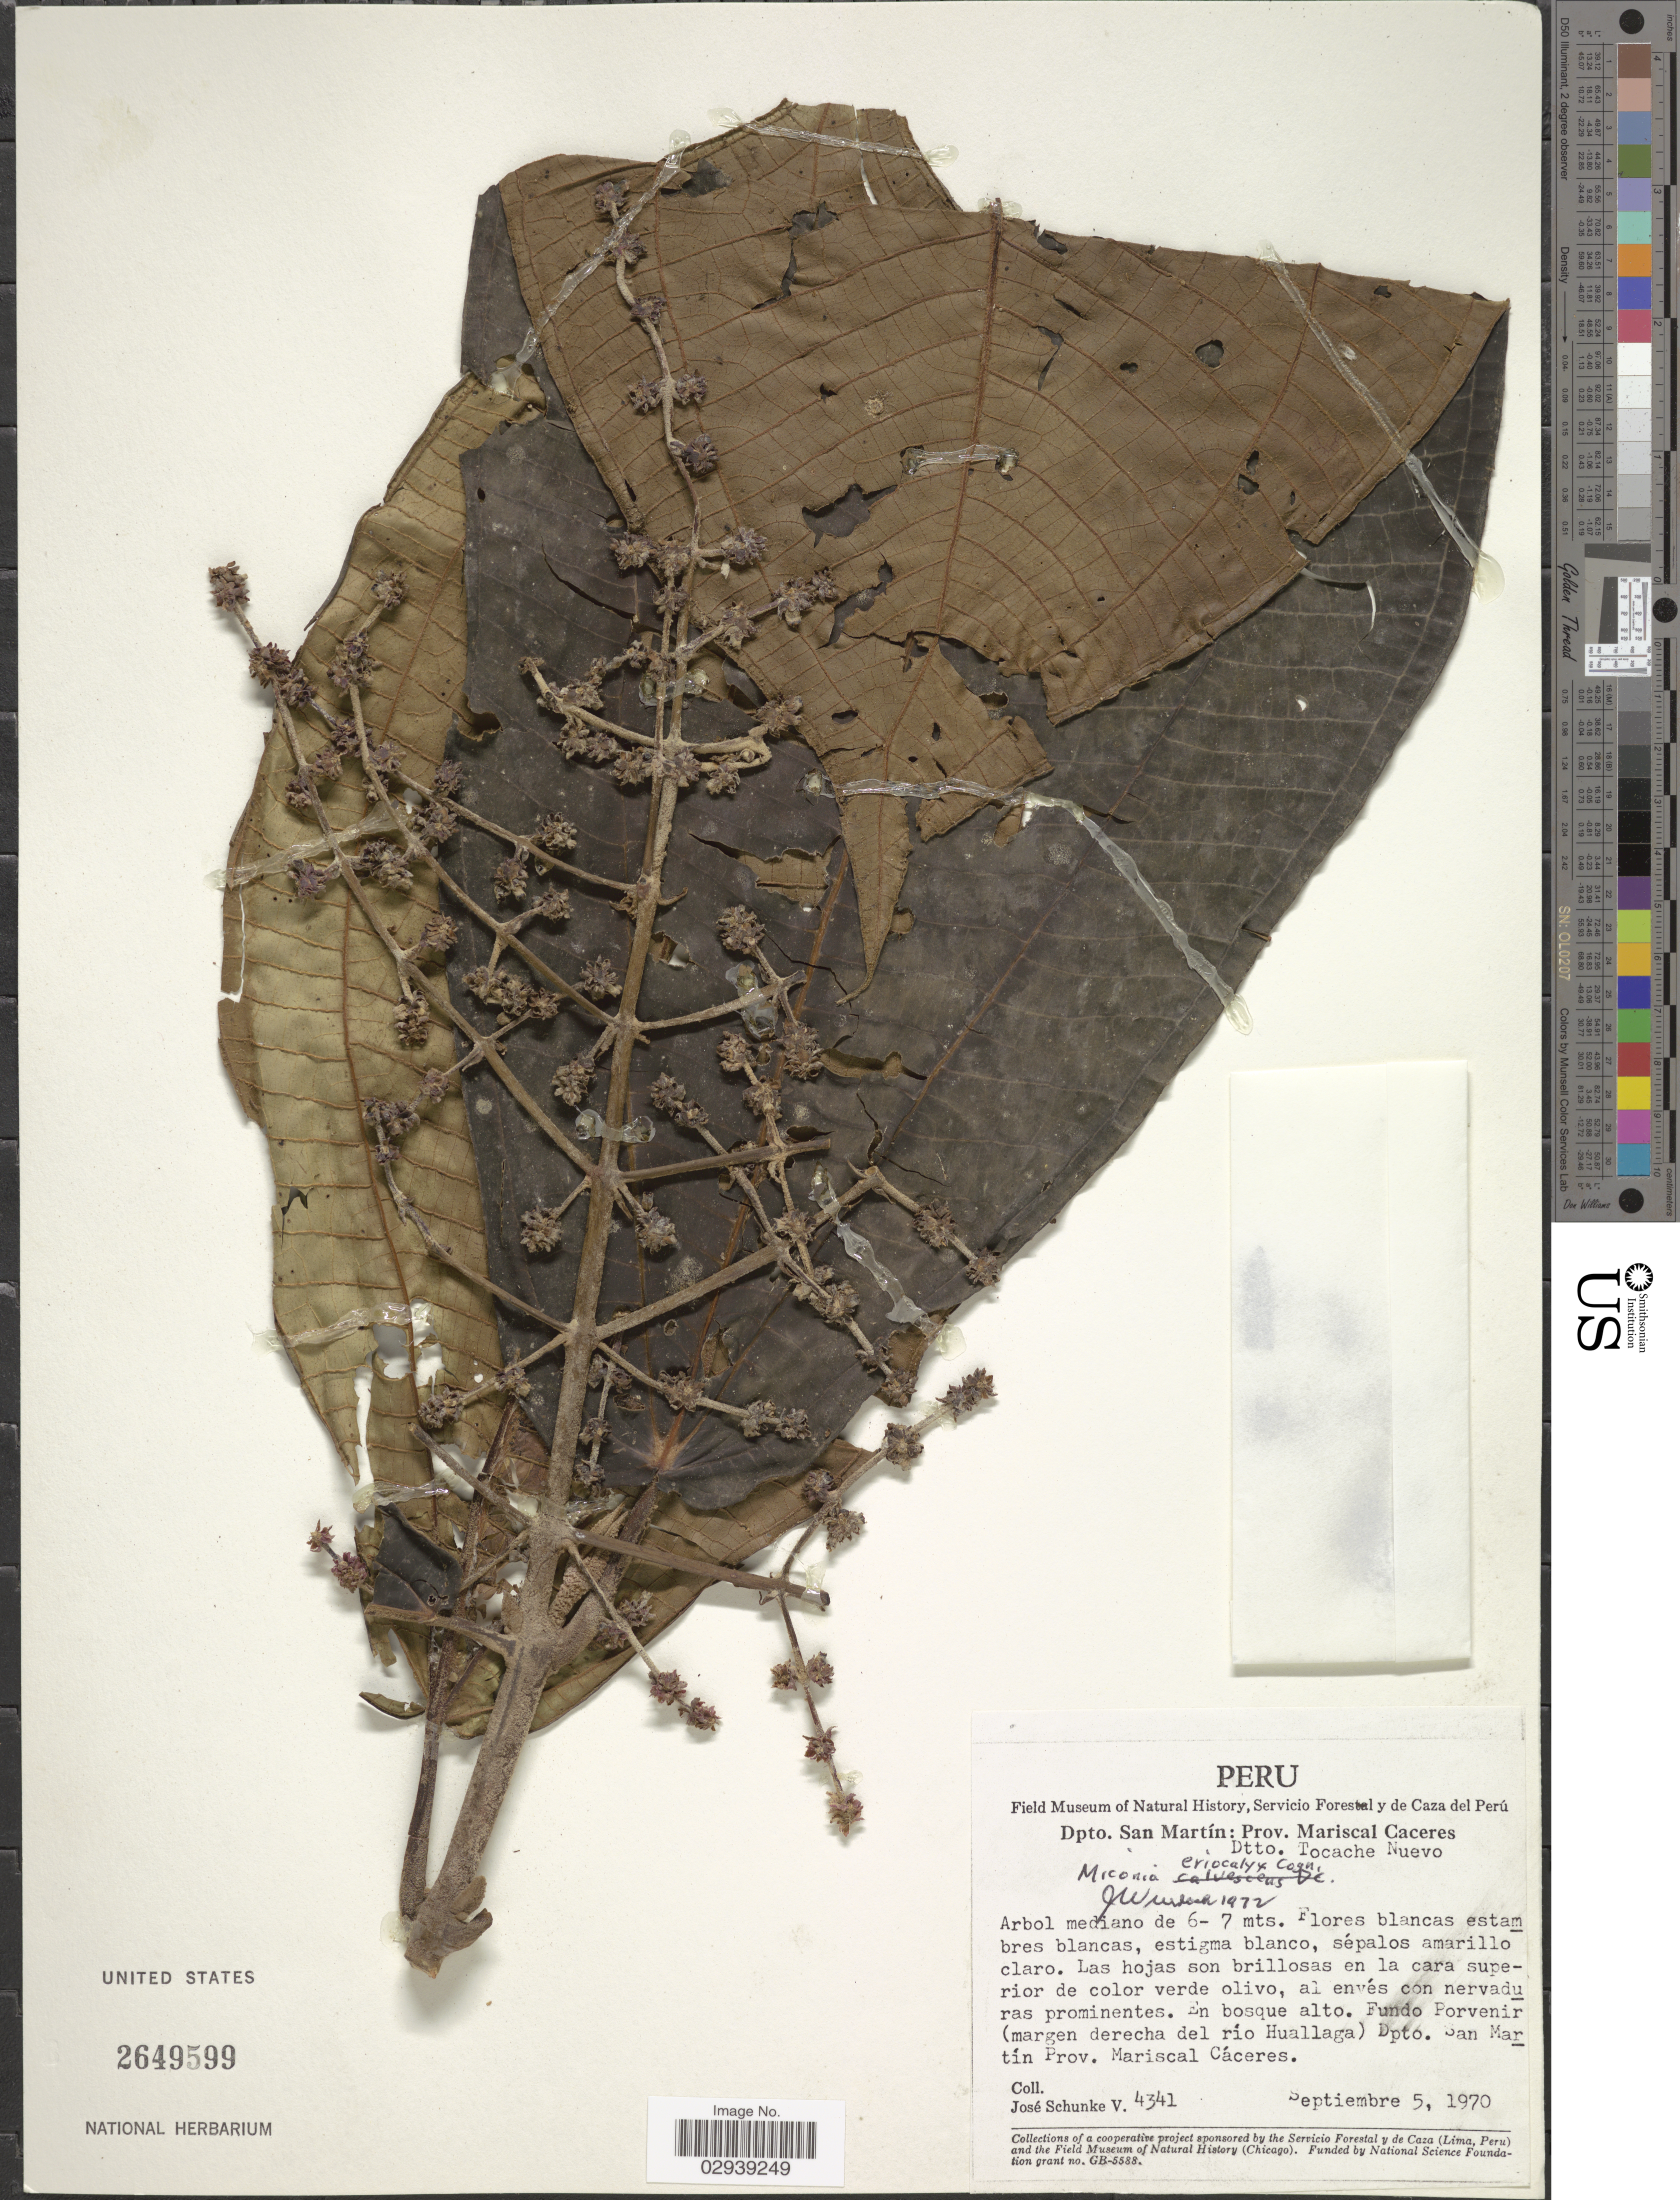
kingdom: Plantae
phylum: Tracheophyta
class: Magnoliopsida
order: Myrtales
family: Melastomataceae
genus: Miconia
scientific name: Miconia eriocalyx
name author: Cogn.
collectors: J. Schunke Vigo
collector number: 4341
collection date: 1970-09-05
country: Peru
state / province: San Martín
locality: Dpto. San Martín: Prov. Mariscal Caceres. Dtto. Tocache Nuevo. Fundo Porvenir (margen derecha del río Huallaga) Dpto. San Martín Prov. Mariscal Cáceres.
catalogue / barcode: US 2649599